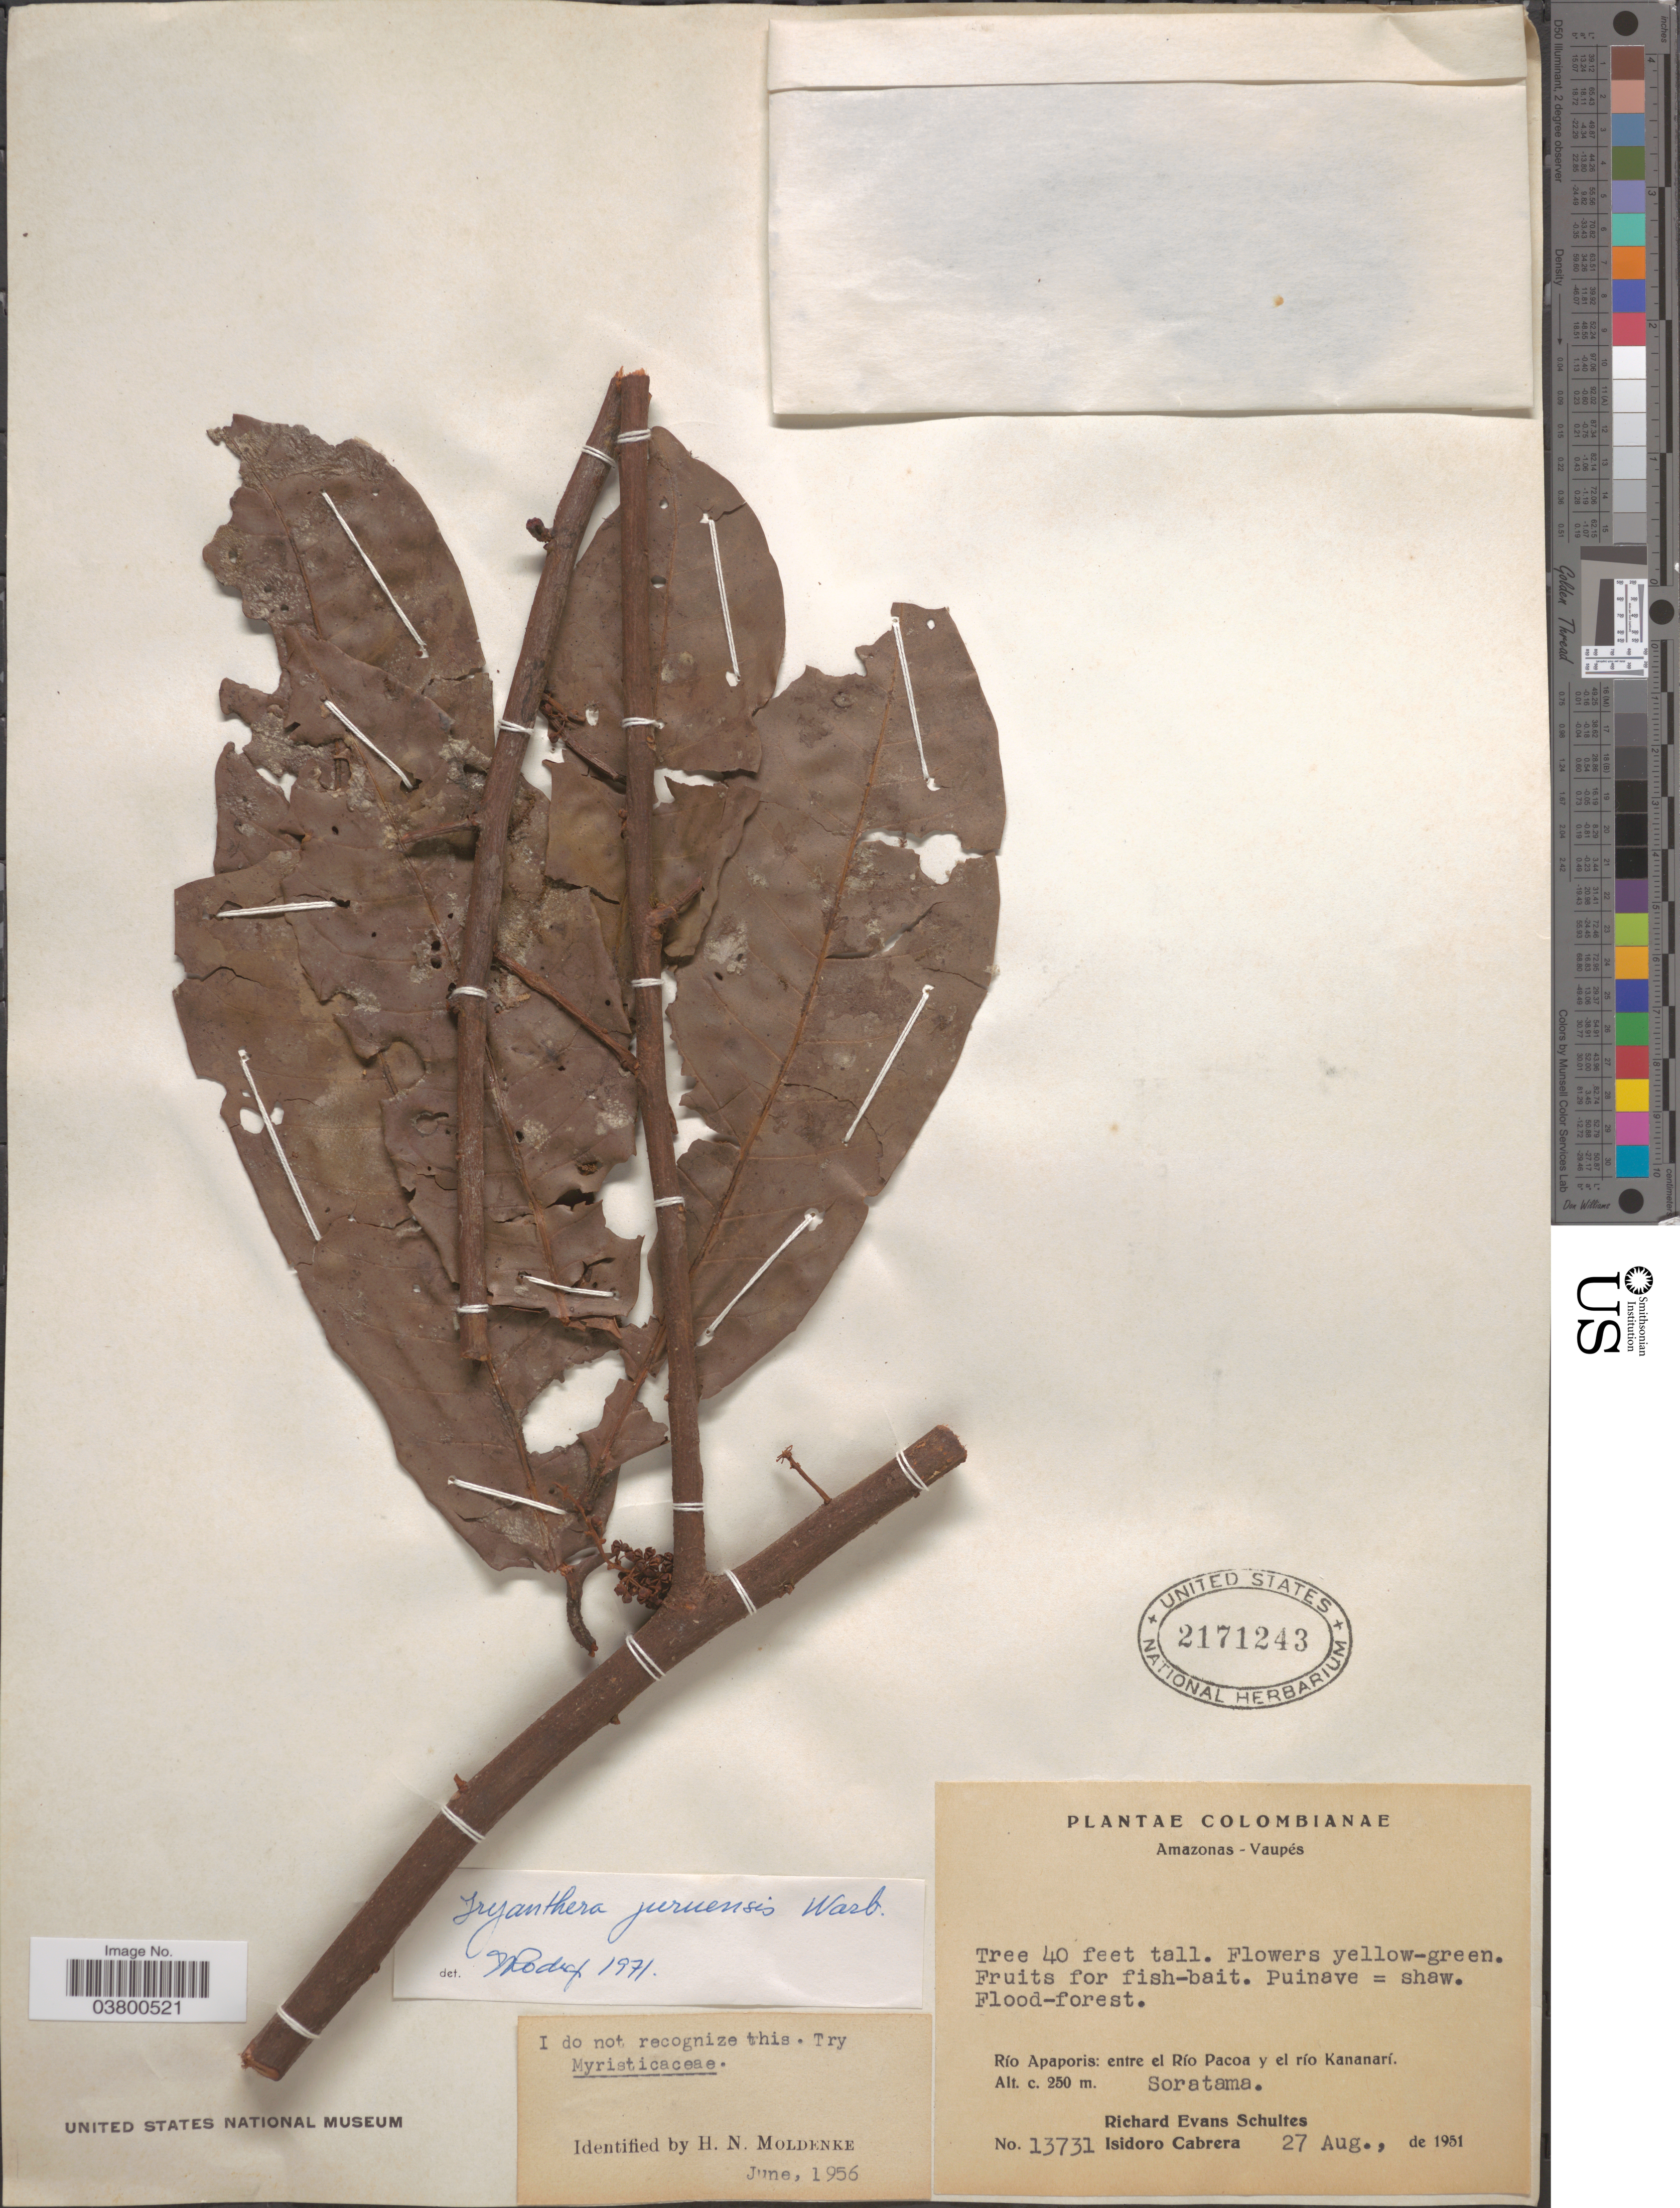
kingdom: Plantae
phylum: Tracheophyta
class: Magnoliopsida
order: Magnoliales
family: Myristicaceae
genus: Iryanthera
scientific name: Iryanthera juruensis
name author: Warb.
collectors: R. E. Schultes & I. Cabrera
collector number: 13731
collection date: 1951-08-27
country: Colombia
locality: Amazonas-Vaupés. Río Apaporis: entre el Río Pacoa y el río Kananarí. Soratama.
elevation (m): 250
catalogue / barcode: US 2171243